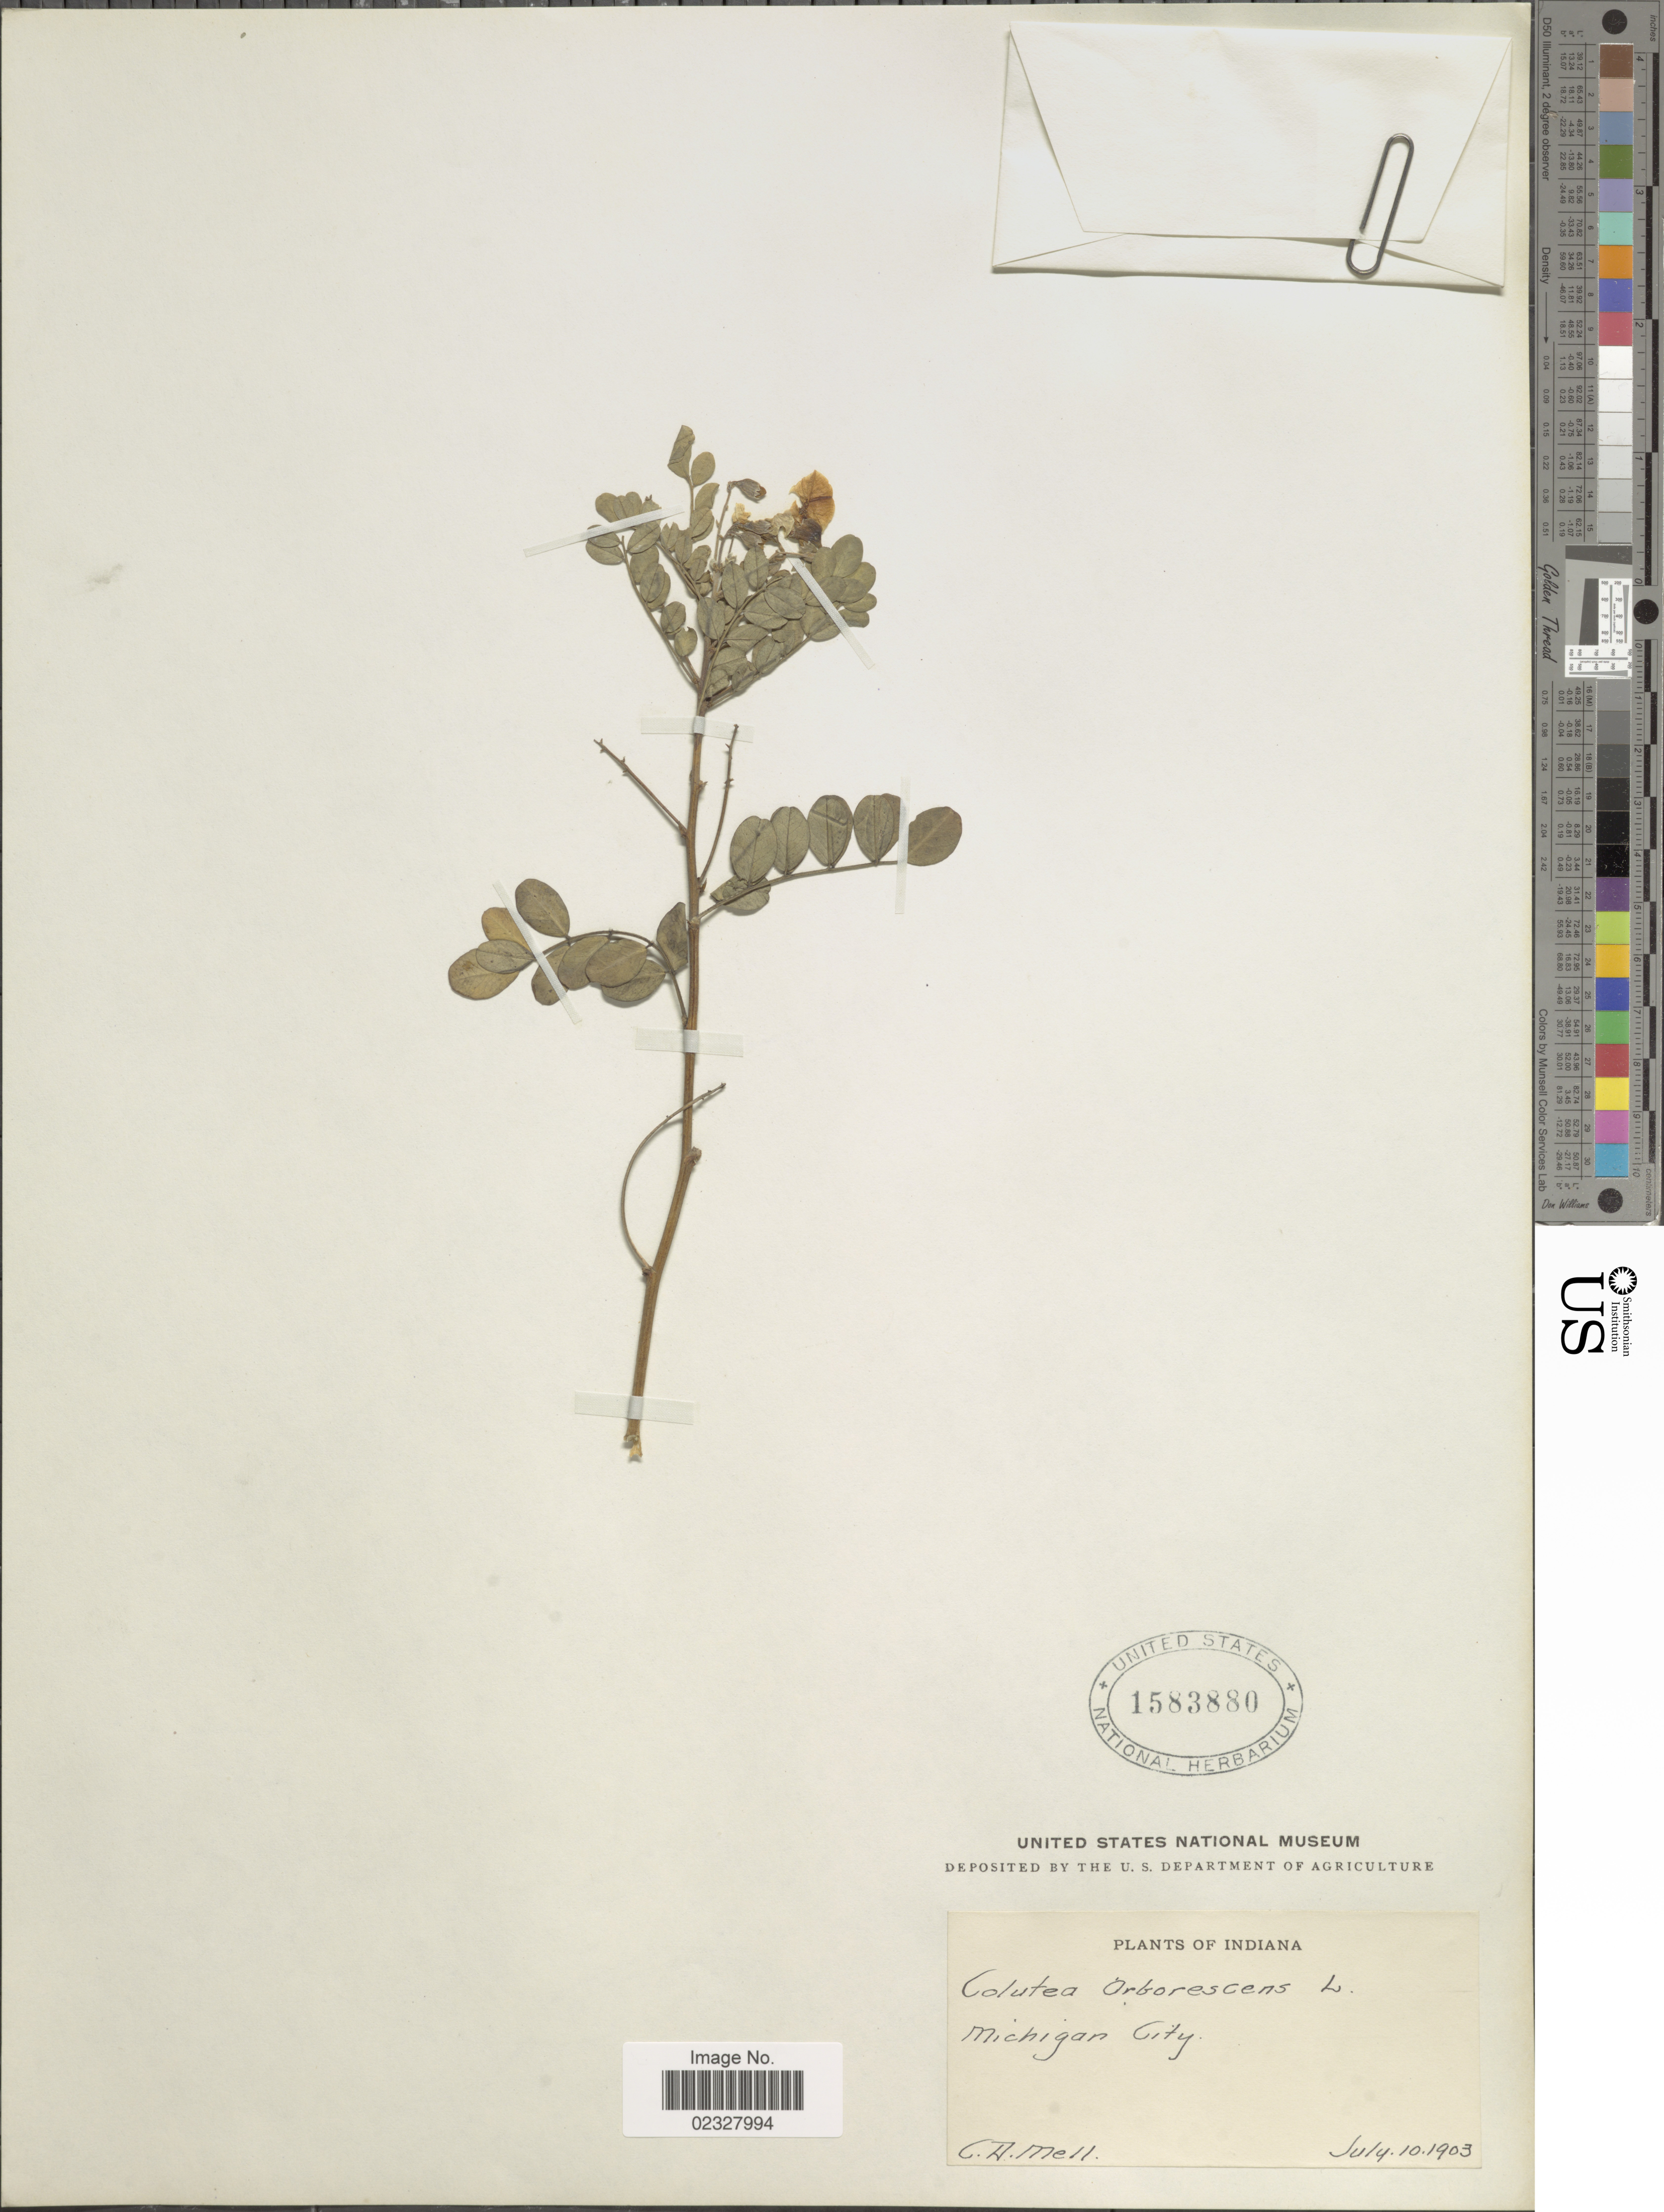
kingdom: Plantae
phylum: Tracheophyta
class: Magnoliopsida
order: Fabales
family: Fabaceae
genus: Colutea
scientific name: Colutea arborescens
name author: L.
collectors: C. D. Mell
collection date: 1903-07-10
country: United States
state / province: Indiana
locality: Michigan City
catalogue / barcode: US 1583880